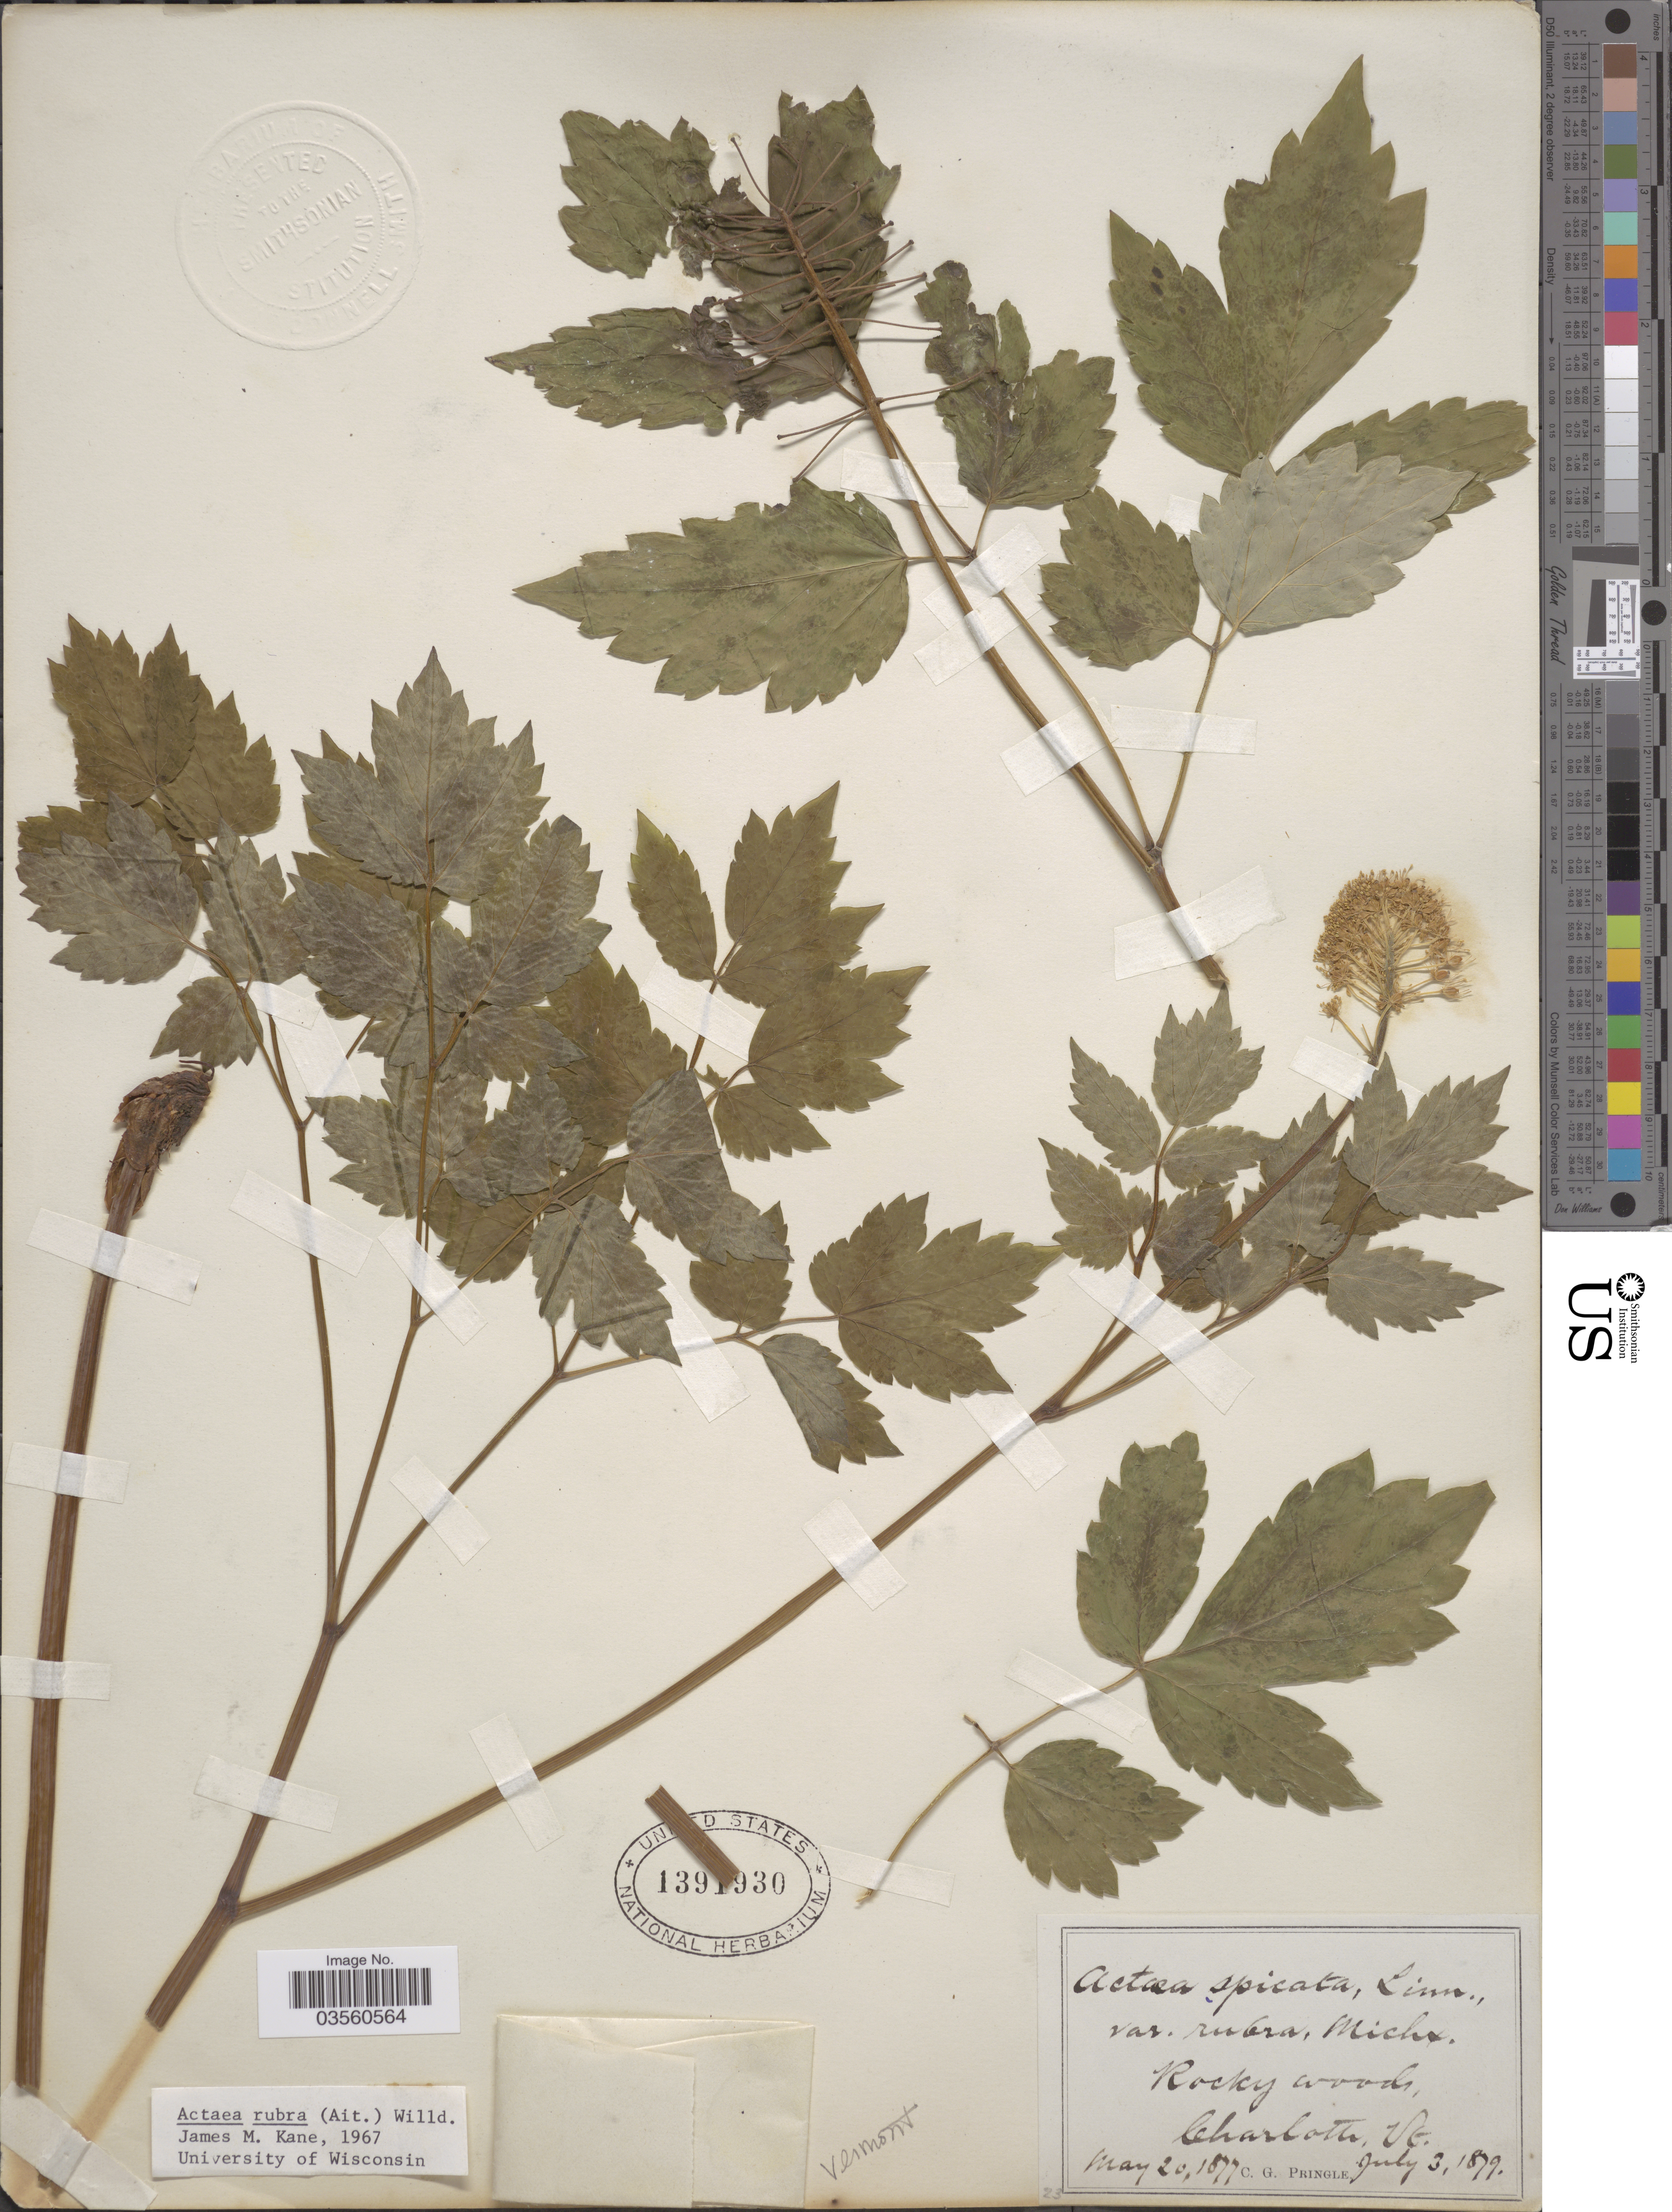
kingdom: Plantae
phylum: Tracheophyta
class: Magnoliopsida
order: Ranunculales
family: Ranunculaceae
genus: Actaea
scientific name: Actaea rubra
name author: (Aiton) Willd.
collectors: C. G. Pringle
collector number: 23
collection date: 1877-05-20/1879-07-03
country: United States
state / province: Vermont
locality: Charloth.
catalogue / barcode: US 1391930